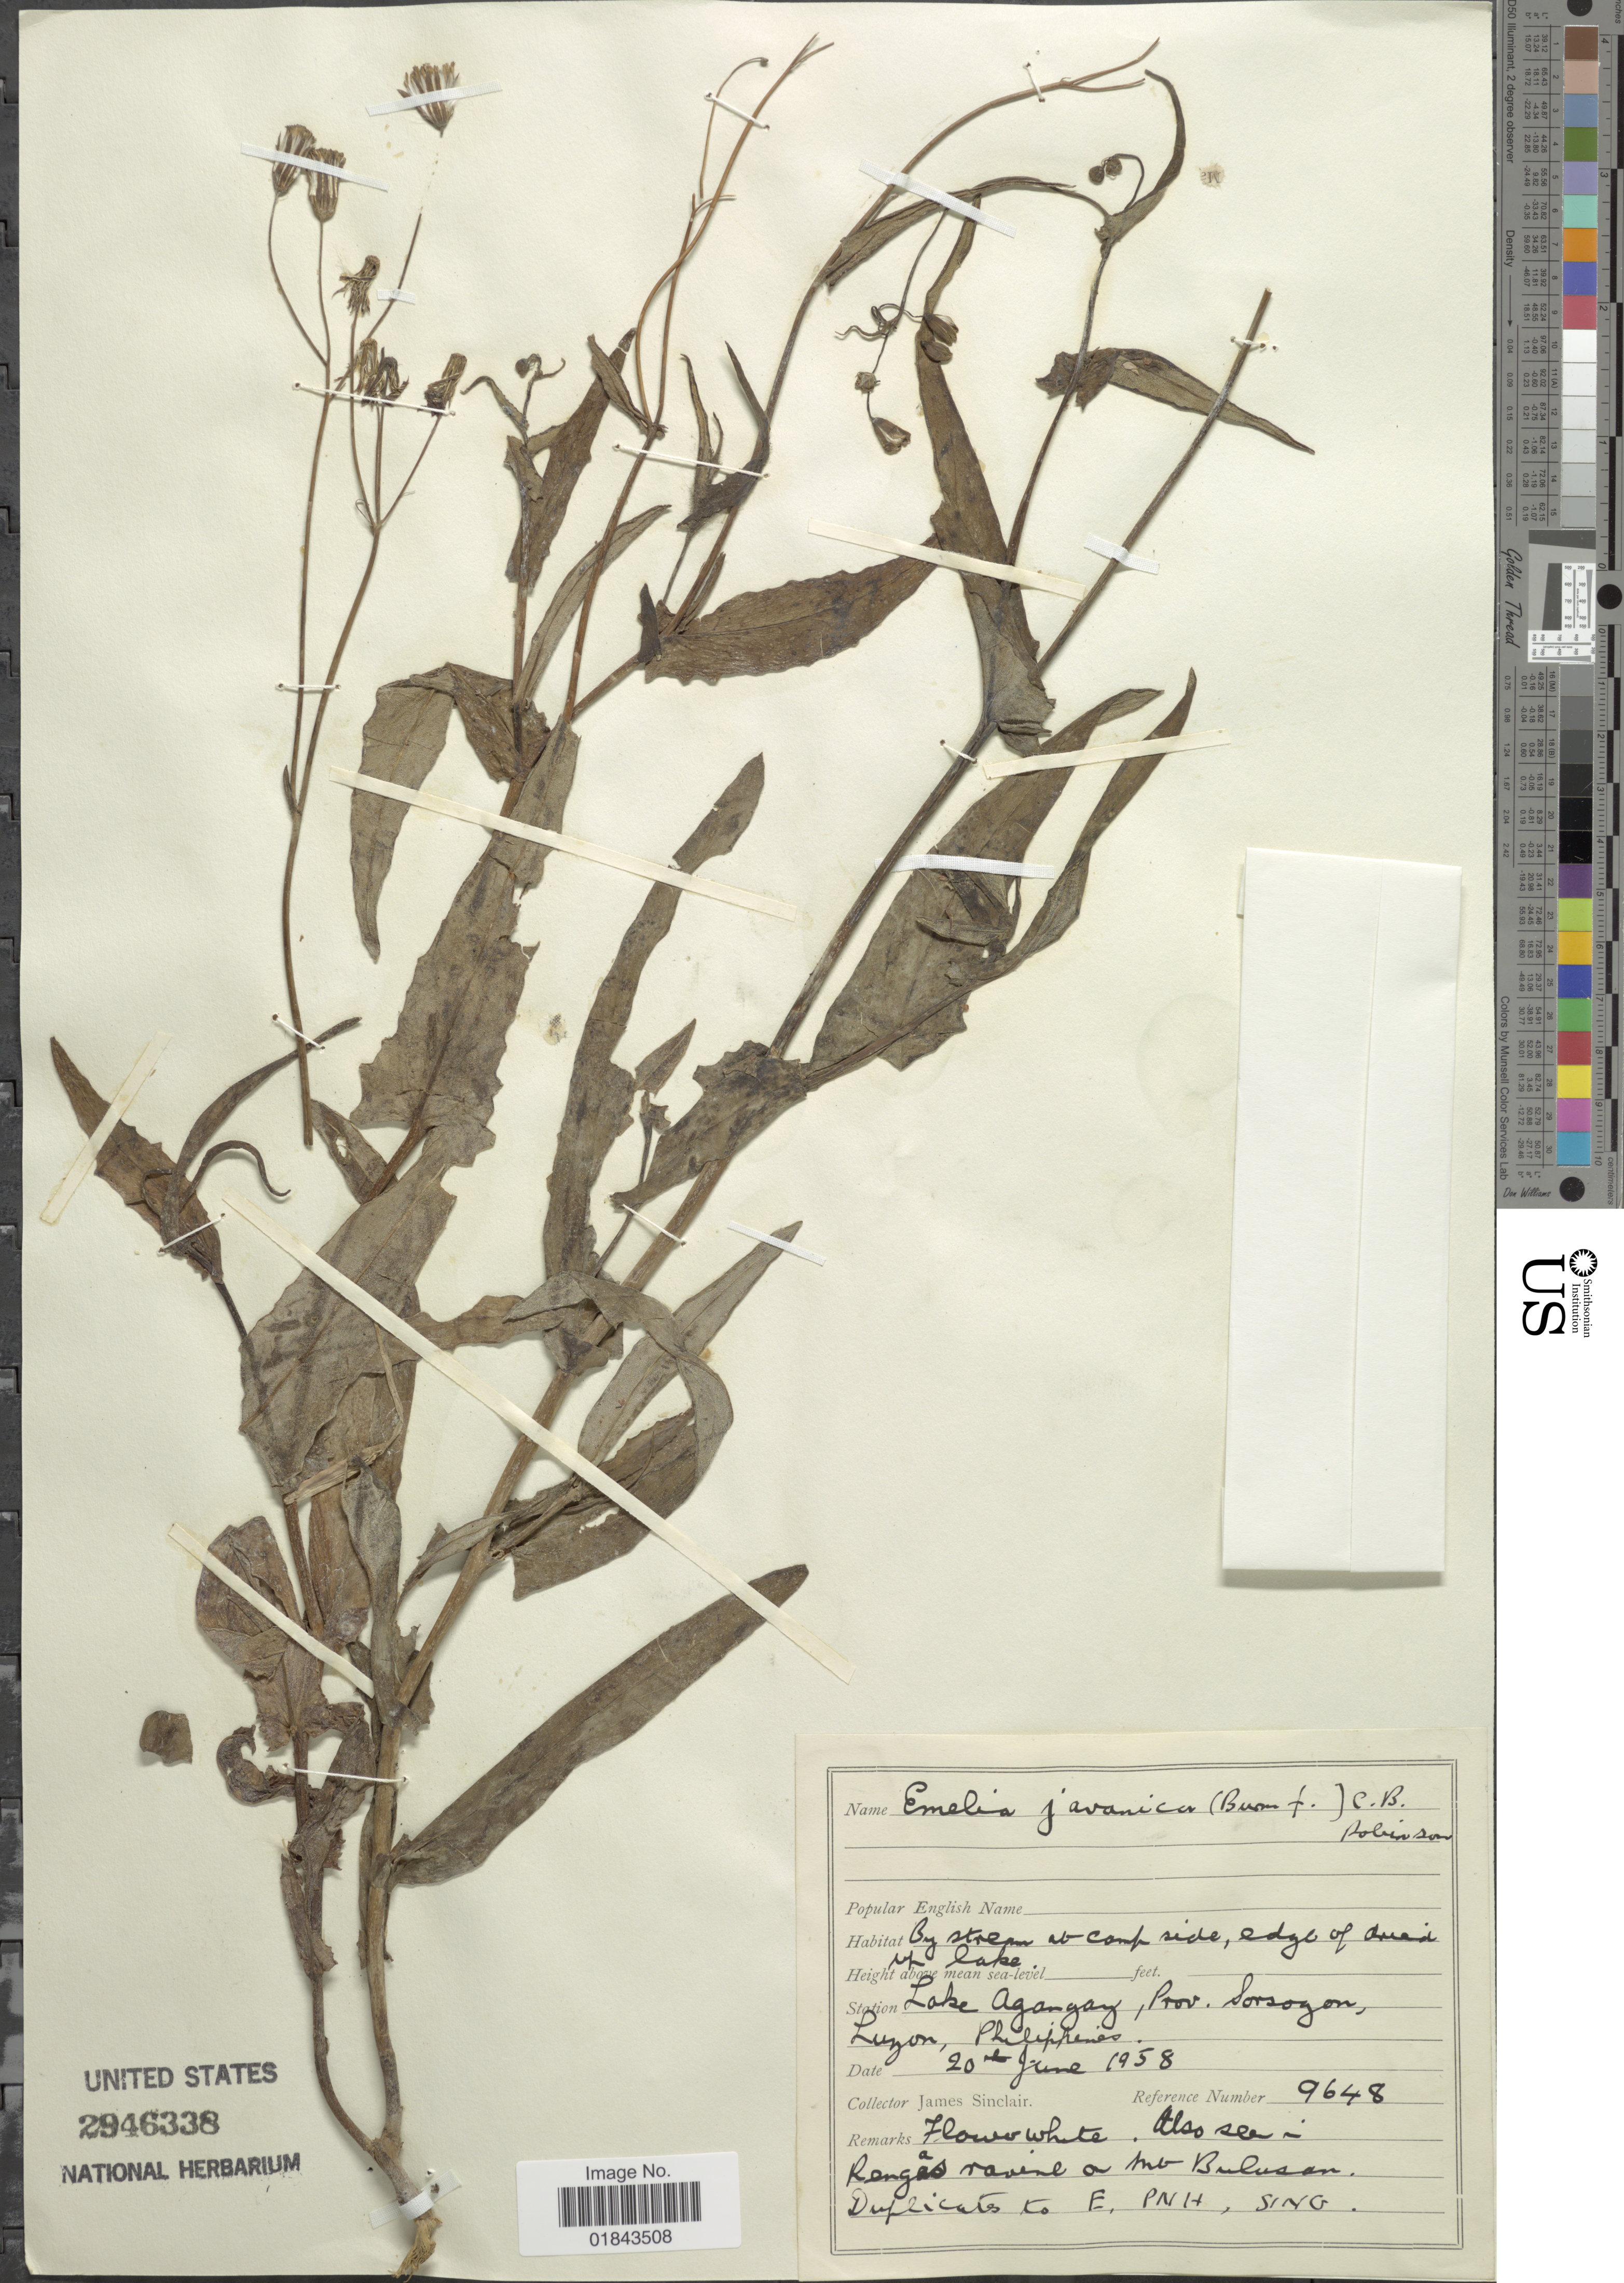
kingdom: Plantae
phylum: Tracheophyta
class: Magnoliopsida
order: Asterales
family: Asteraceae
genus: Emilia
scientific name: Emilia prenanthoidea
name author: DC.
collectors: J. Sinclair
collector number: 9648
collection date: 1958-06-20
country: Philippines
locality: Lake Agangay , Prov. Sorsogon, Luzon, by stream at camp side, edge of dried up of lake.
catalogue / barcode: US 2946338